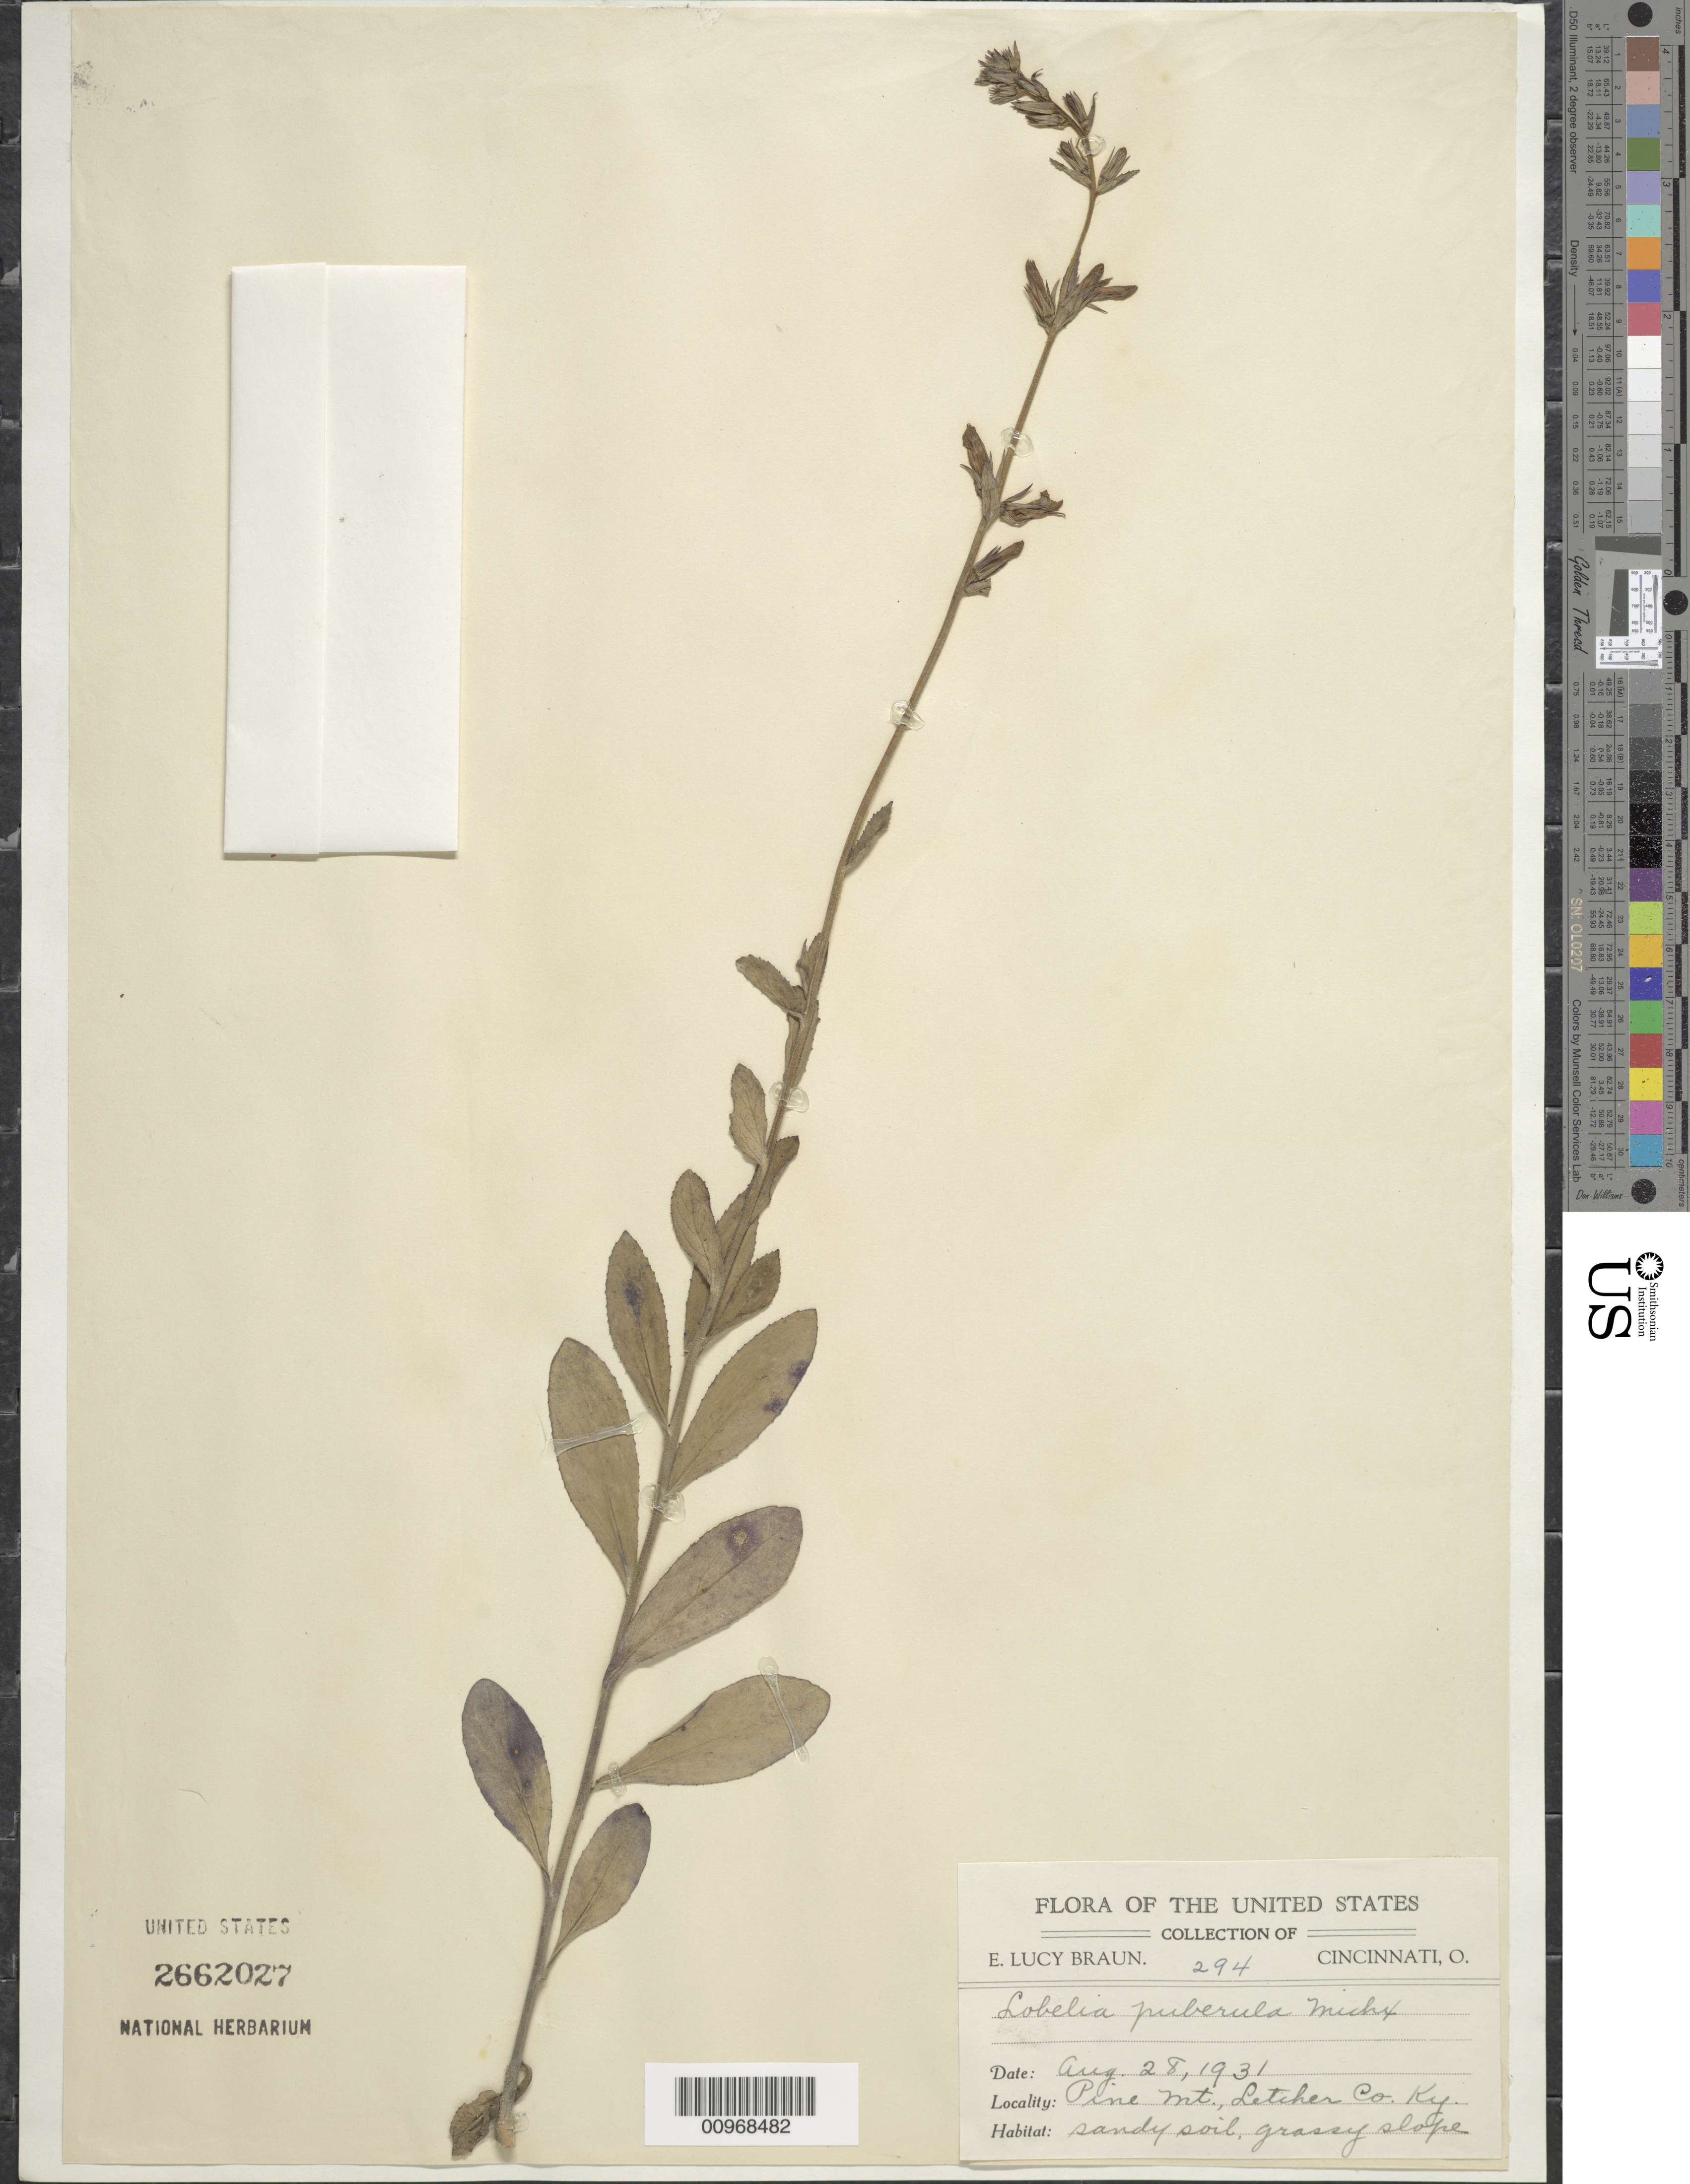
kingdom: Plantae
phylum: Tracheophyta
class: Magnoliopsida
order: Asterales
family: Campanulaceae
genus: Lobelia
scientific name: Lobelia puberula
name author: Michx.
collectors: E. L. Braun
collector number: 294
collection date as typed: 28 Aug 1931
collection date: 1931-08-28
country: United States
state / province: Kentucky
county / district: Letcher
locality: Pine mt.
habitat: sandy soil, grassy slope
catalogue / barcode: US 2662027